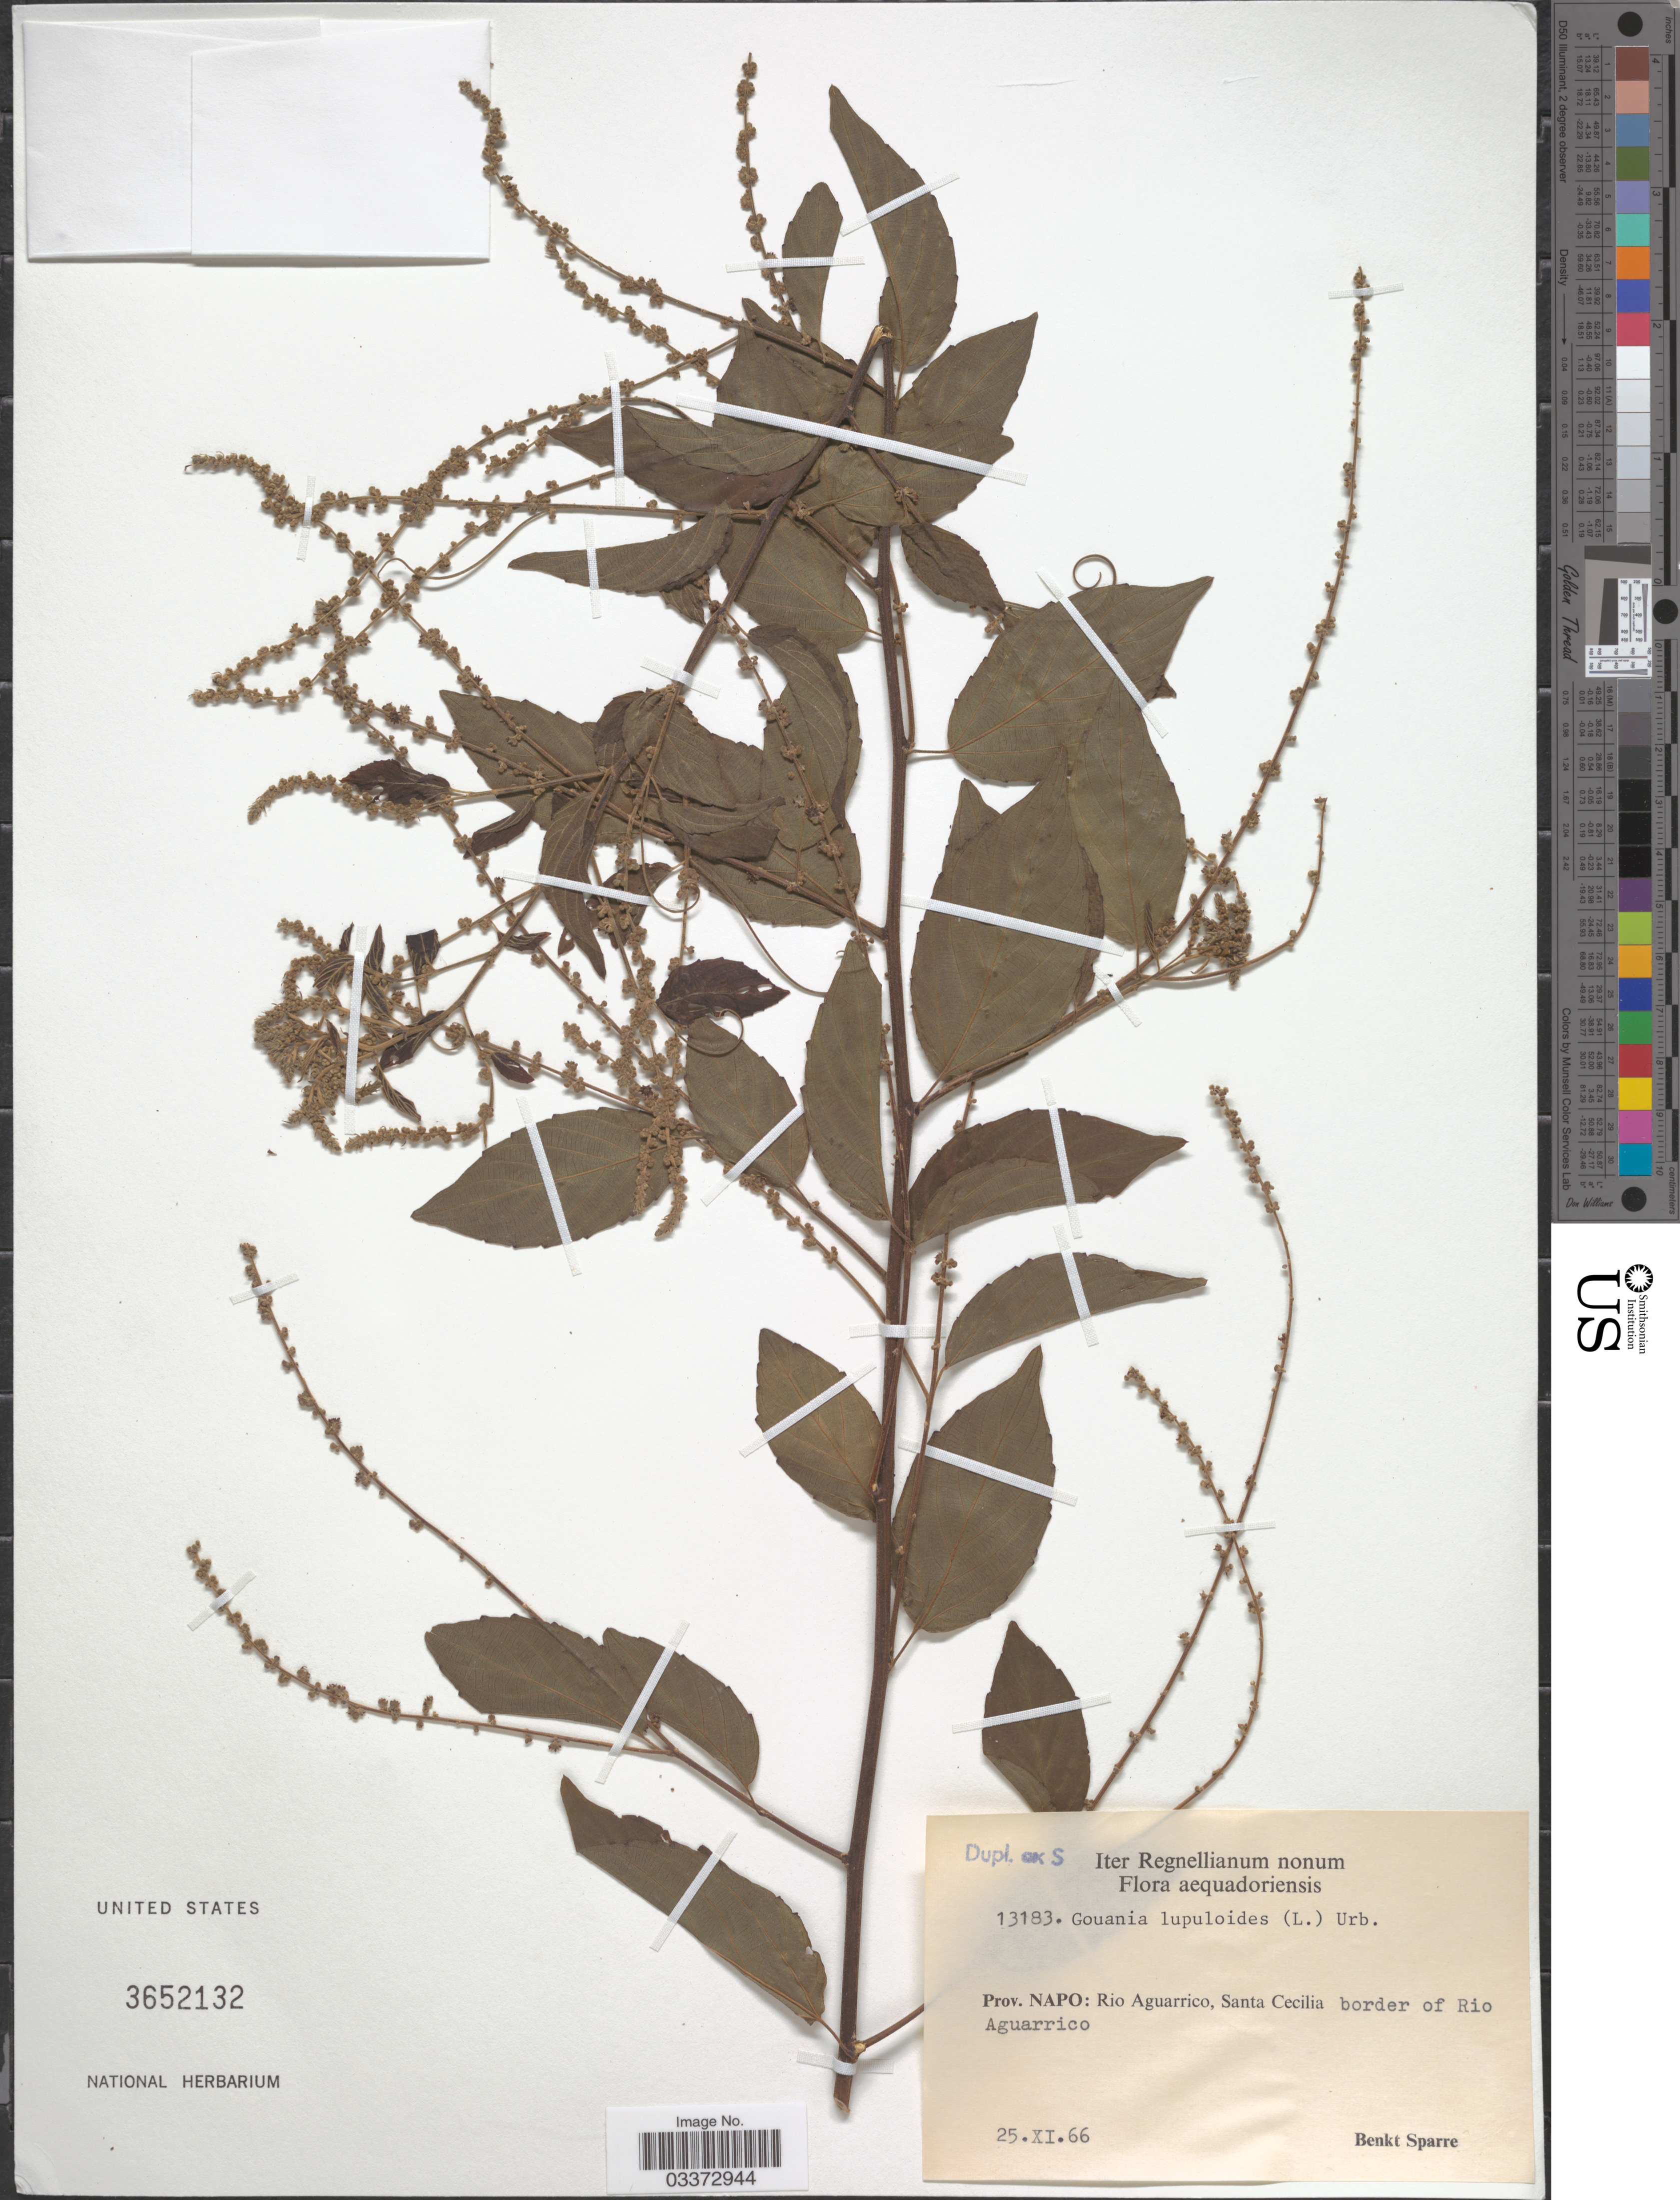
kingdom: Plantae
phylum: Tracheophyta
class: Magnoliopsida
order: Rosales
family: Rhamnaceae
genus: Gouania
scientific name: Gouania polygama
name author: (Jacq.) Urb.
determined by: Figueira, Mauricio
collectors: B. Sparre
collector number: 13183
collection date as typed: Transcribed d/m/y: 25/11/66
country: Ecuador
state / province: Napo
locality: Rio Aguarrico, Santa Cecilia border of Rio Aguarrico.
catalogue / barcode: US 3652132